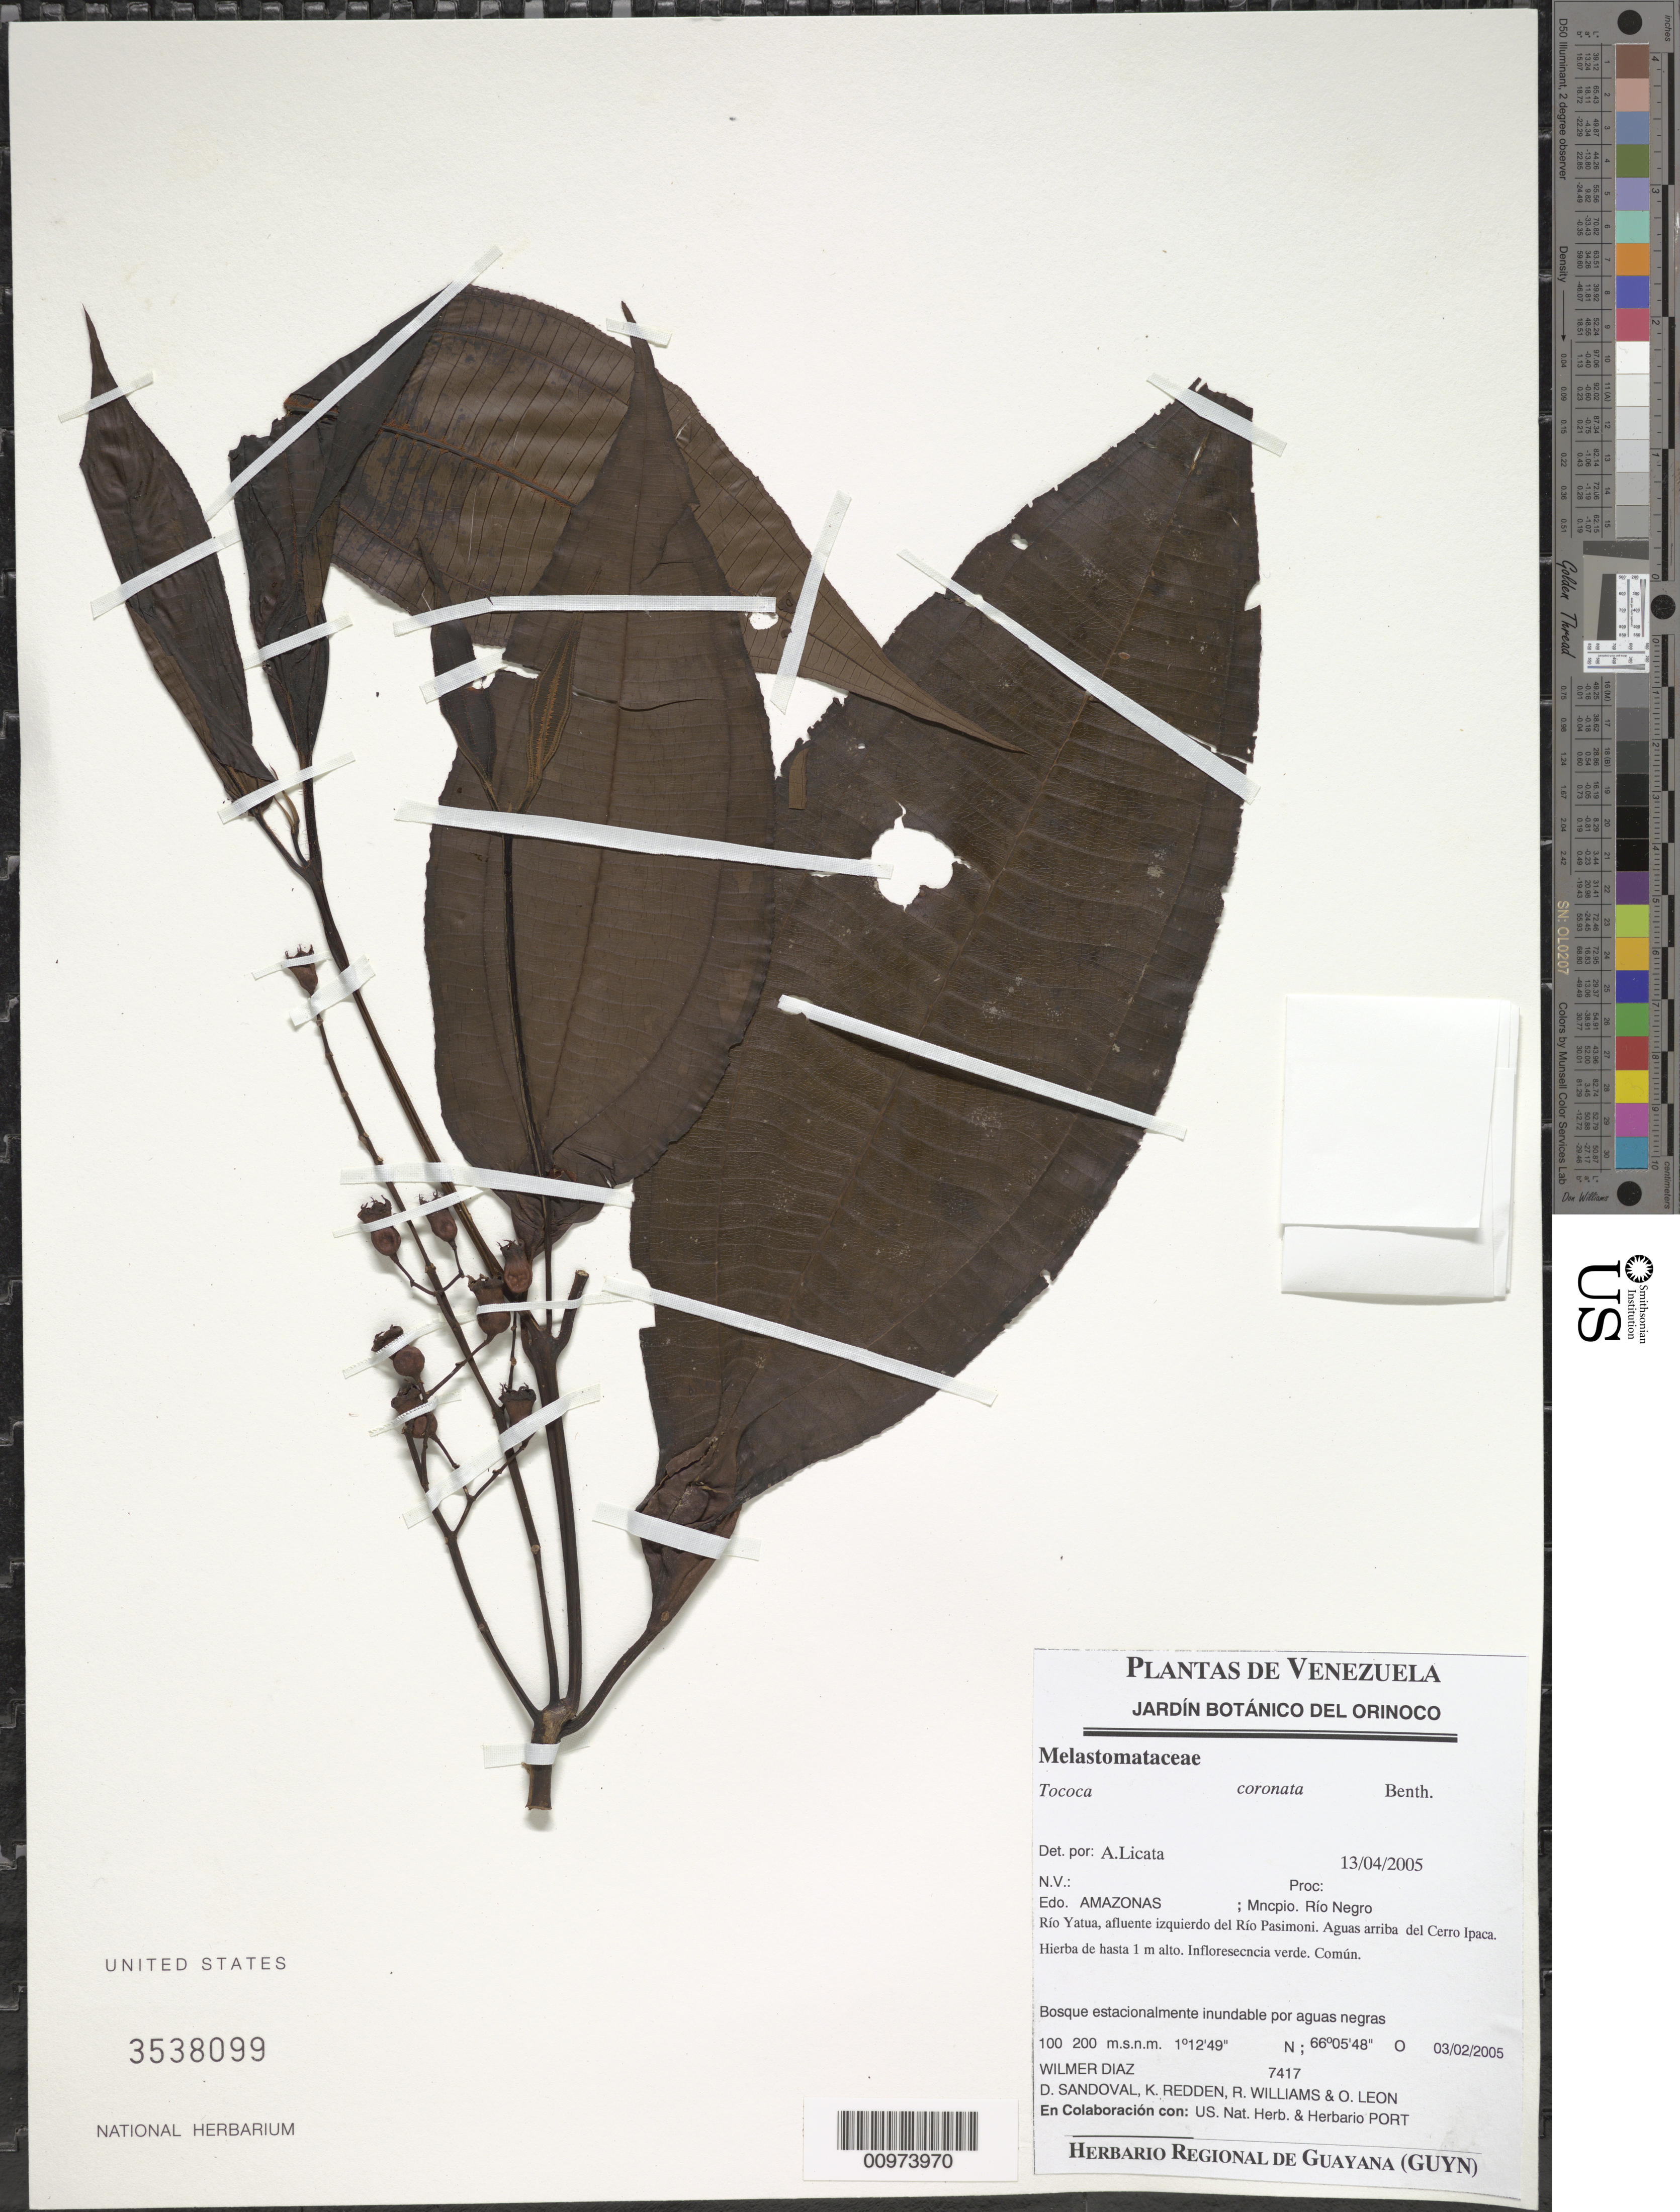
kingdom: Plantae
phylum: Tracheophyta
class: Magnoliopsida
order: Myrtales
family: Melastomataceae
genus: Tococa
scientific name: Tococa coronata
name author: Benth.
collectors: W. Díaz P., D. Sandoval, K. M. Redden, R. Williams & O. León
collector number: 7417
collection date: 2005-05-13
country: Venezuela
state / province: Amazonas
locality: Mncpio. Río Negro, Río Yatua, afluente izquierda del Río Pasimoni, Aguas arriba del Cerro Ipaca.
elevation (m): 100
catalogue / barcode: US 3538099